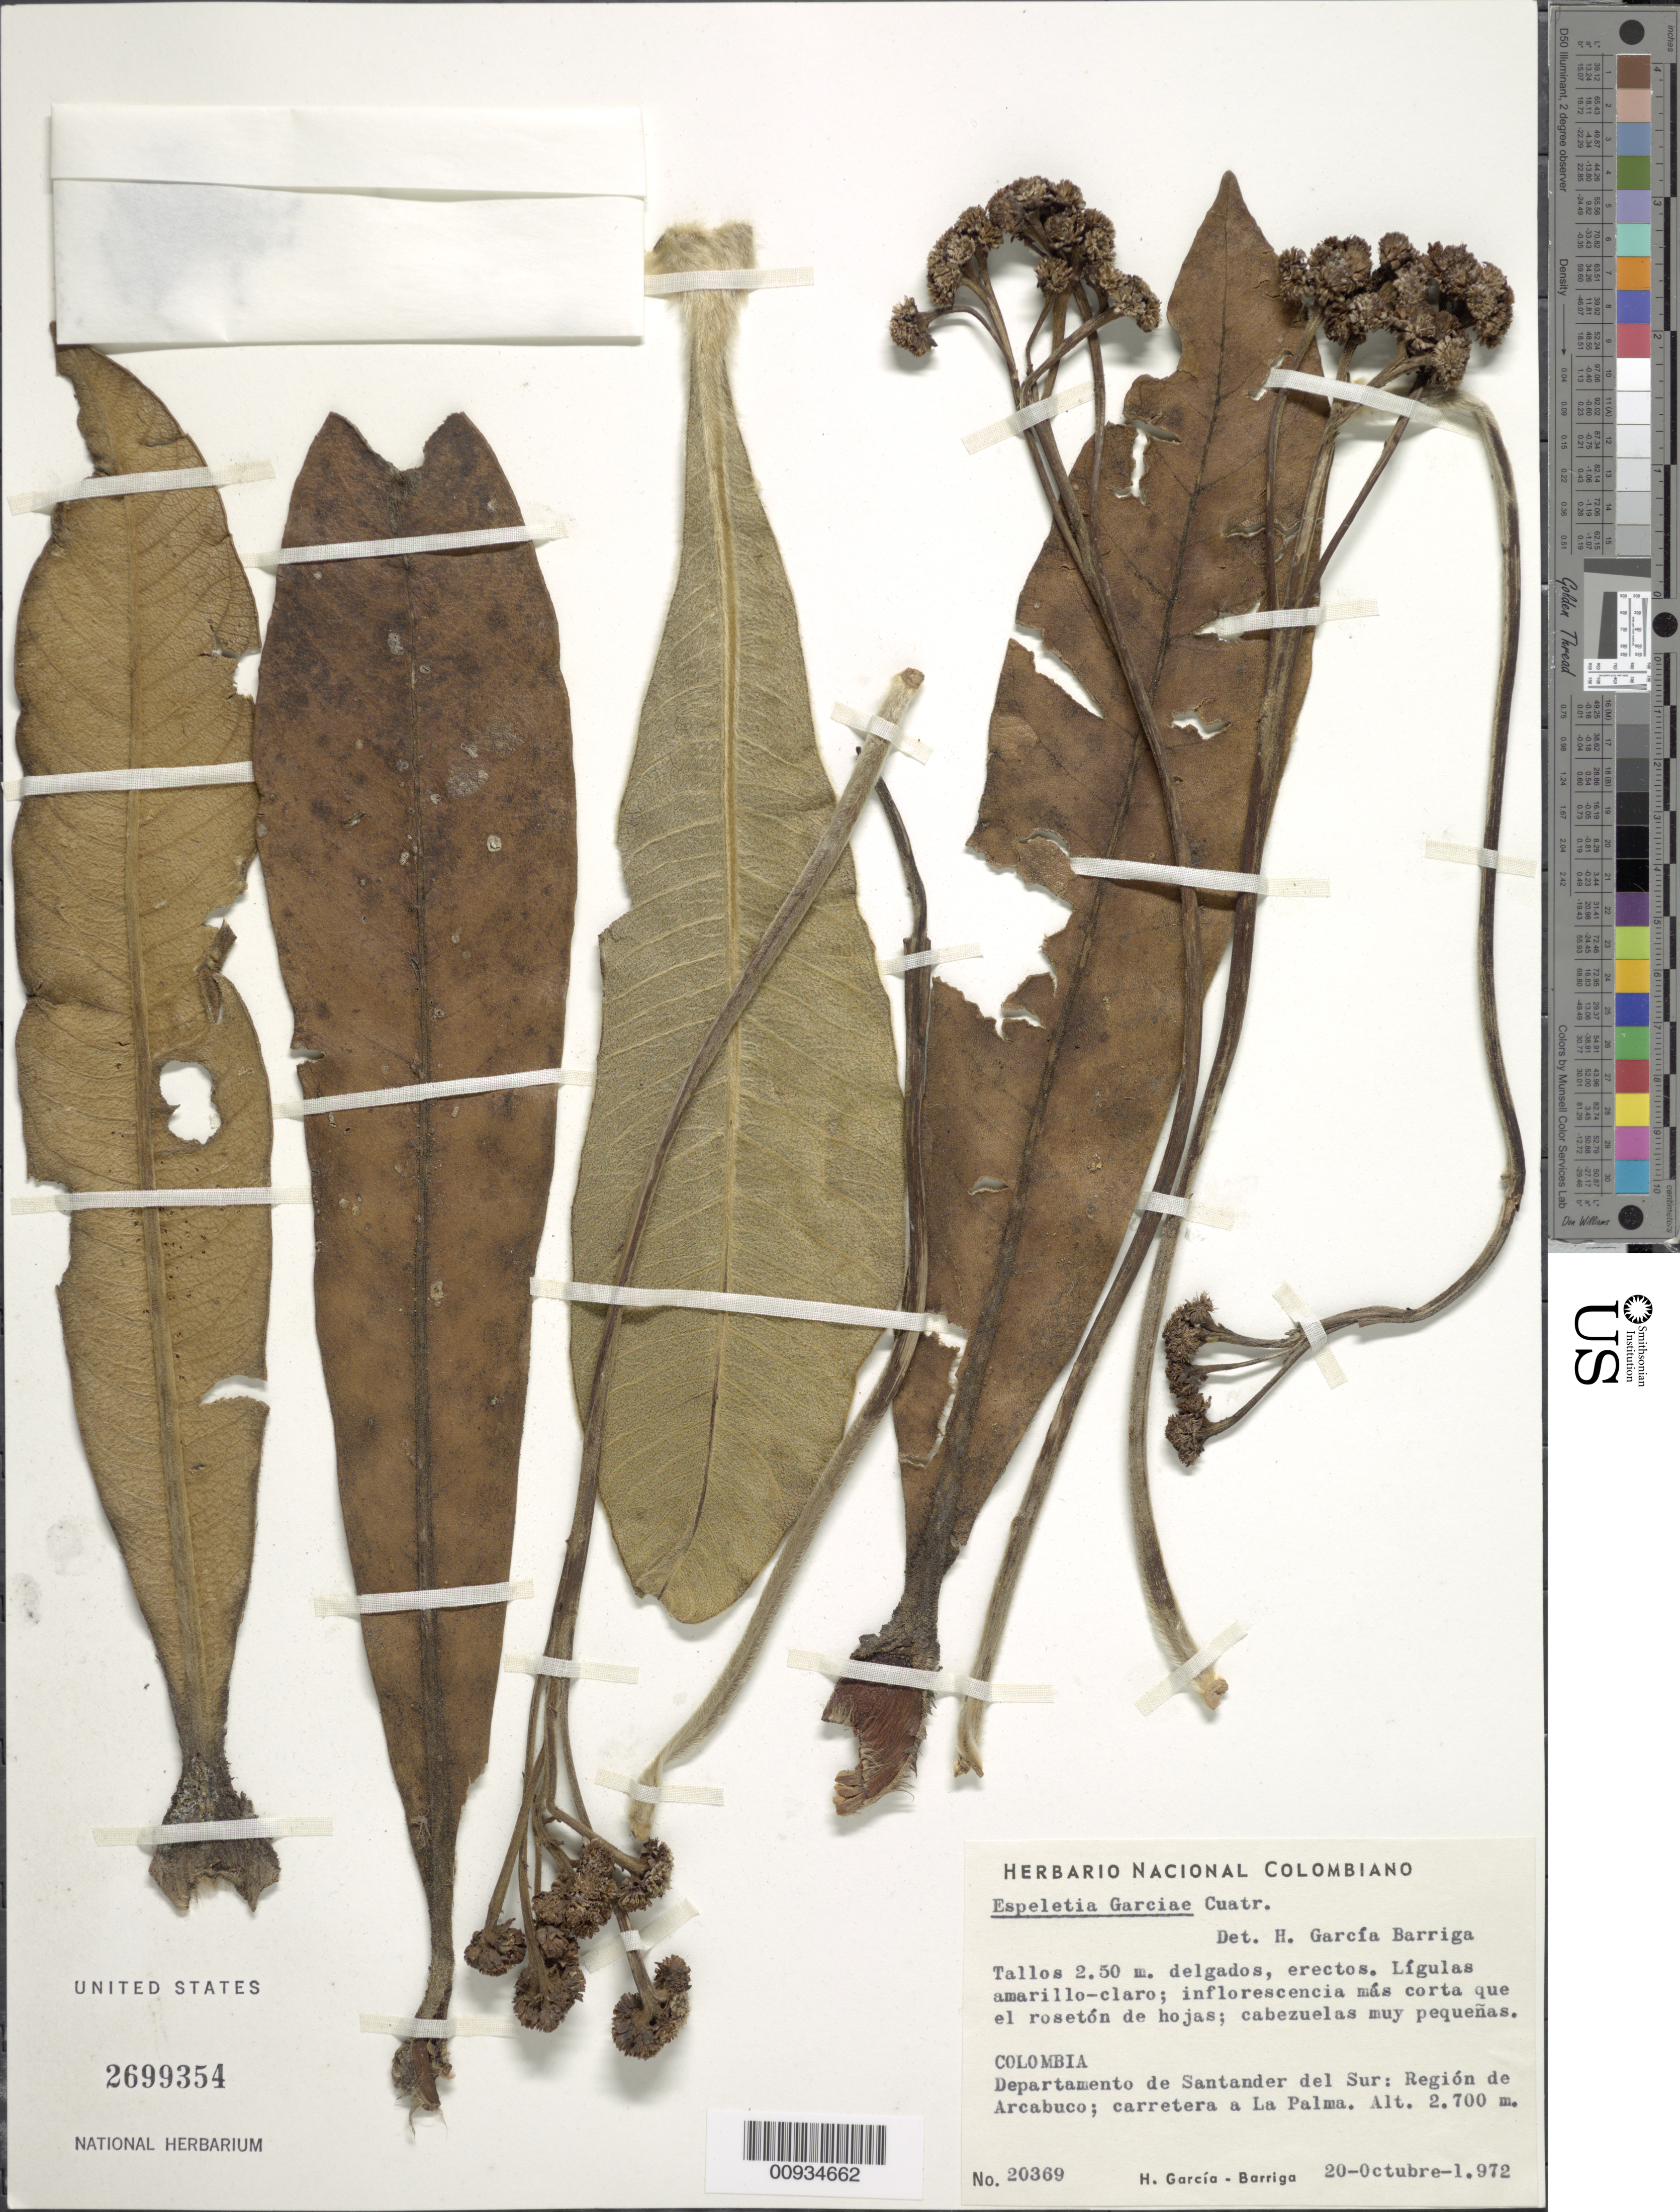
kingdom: Plantae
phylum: Tracheophyta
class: Magnoliopsida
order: Asterales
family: Asteraceae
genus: Espeletiopsis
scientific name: Espeletiopsis garciae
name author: (Cuatrec.) Cuatrec.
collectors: H. García Barriga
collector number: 20369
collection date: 1972-10-20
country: Colombia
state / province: Santander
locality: Departamento de Santander del Sur: Region de Arcabuco; carretera a La Palma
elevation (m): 2700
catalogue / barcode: US 2699354